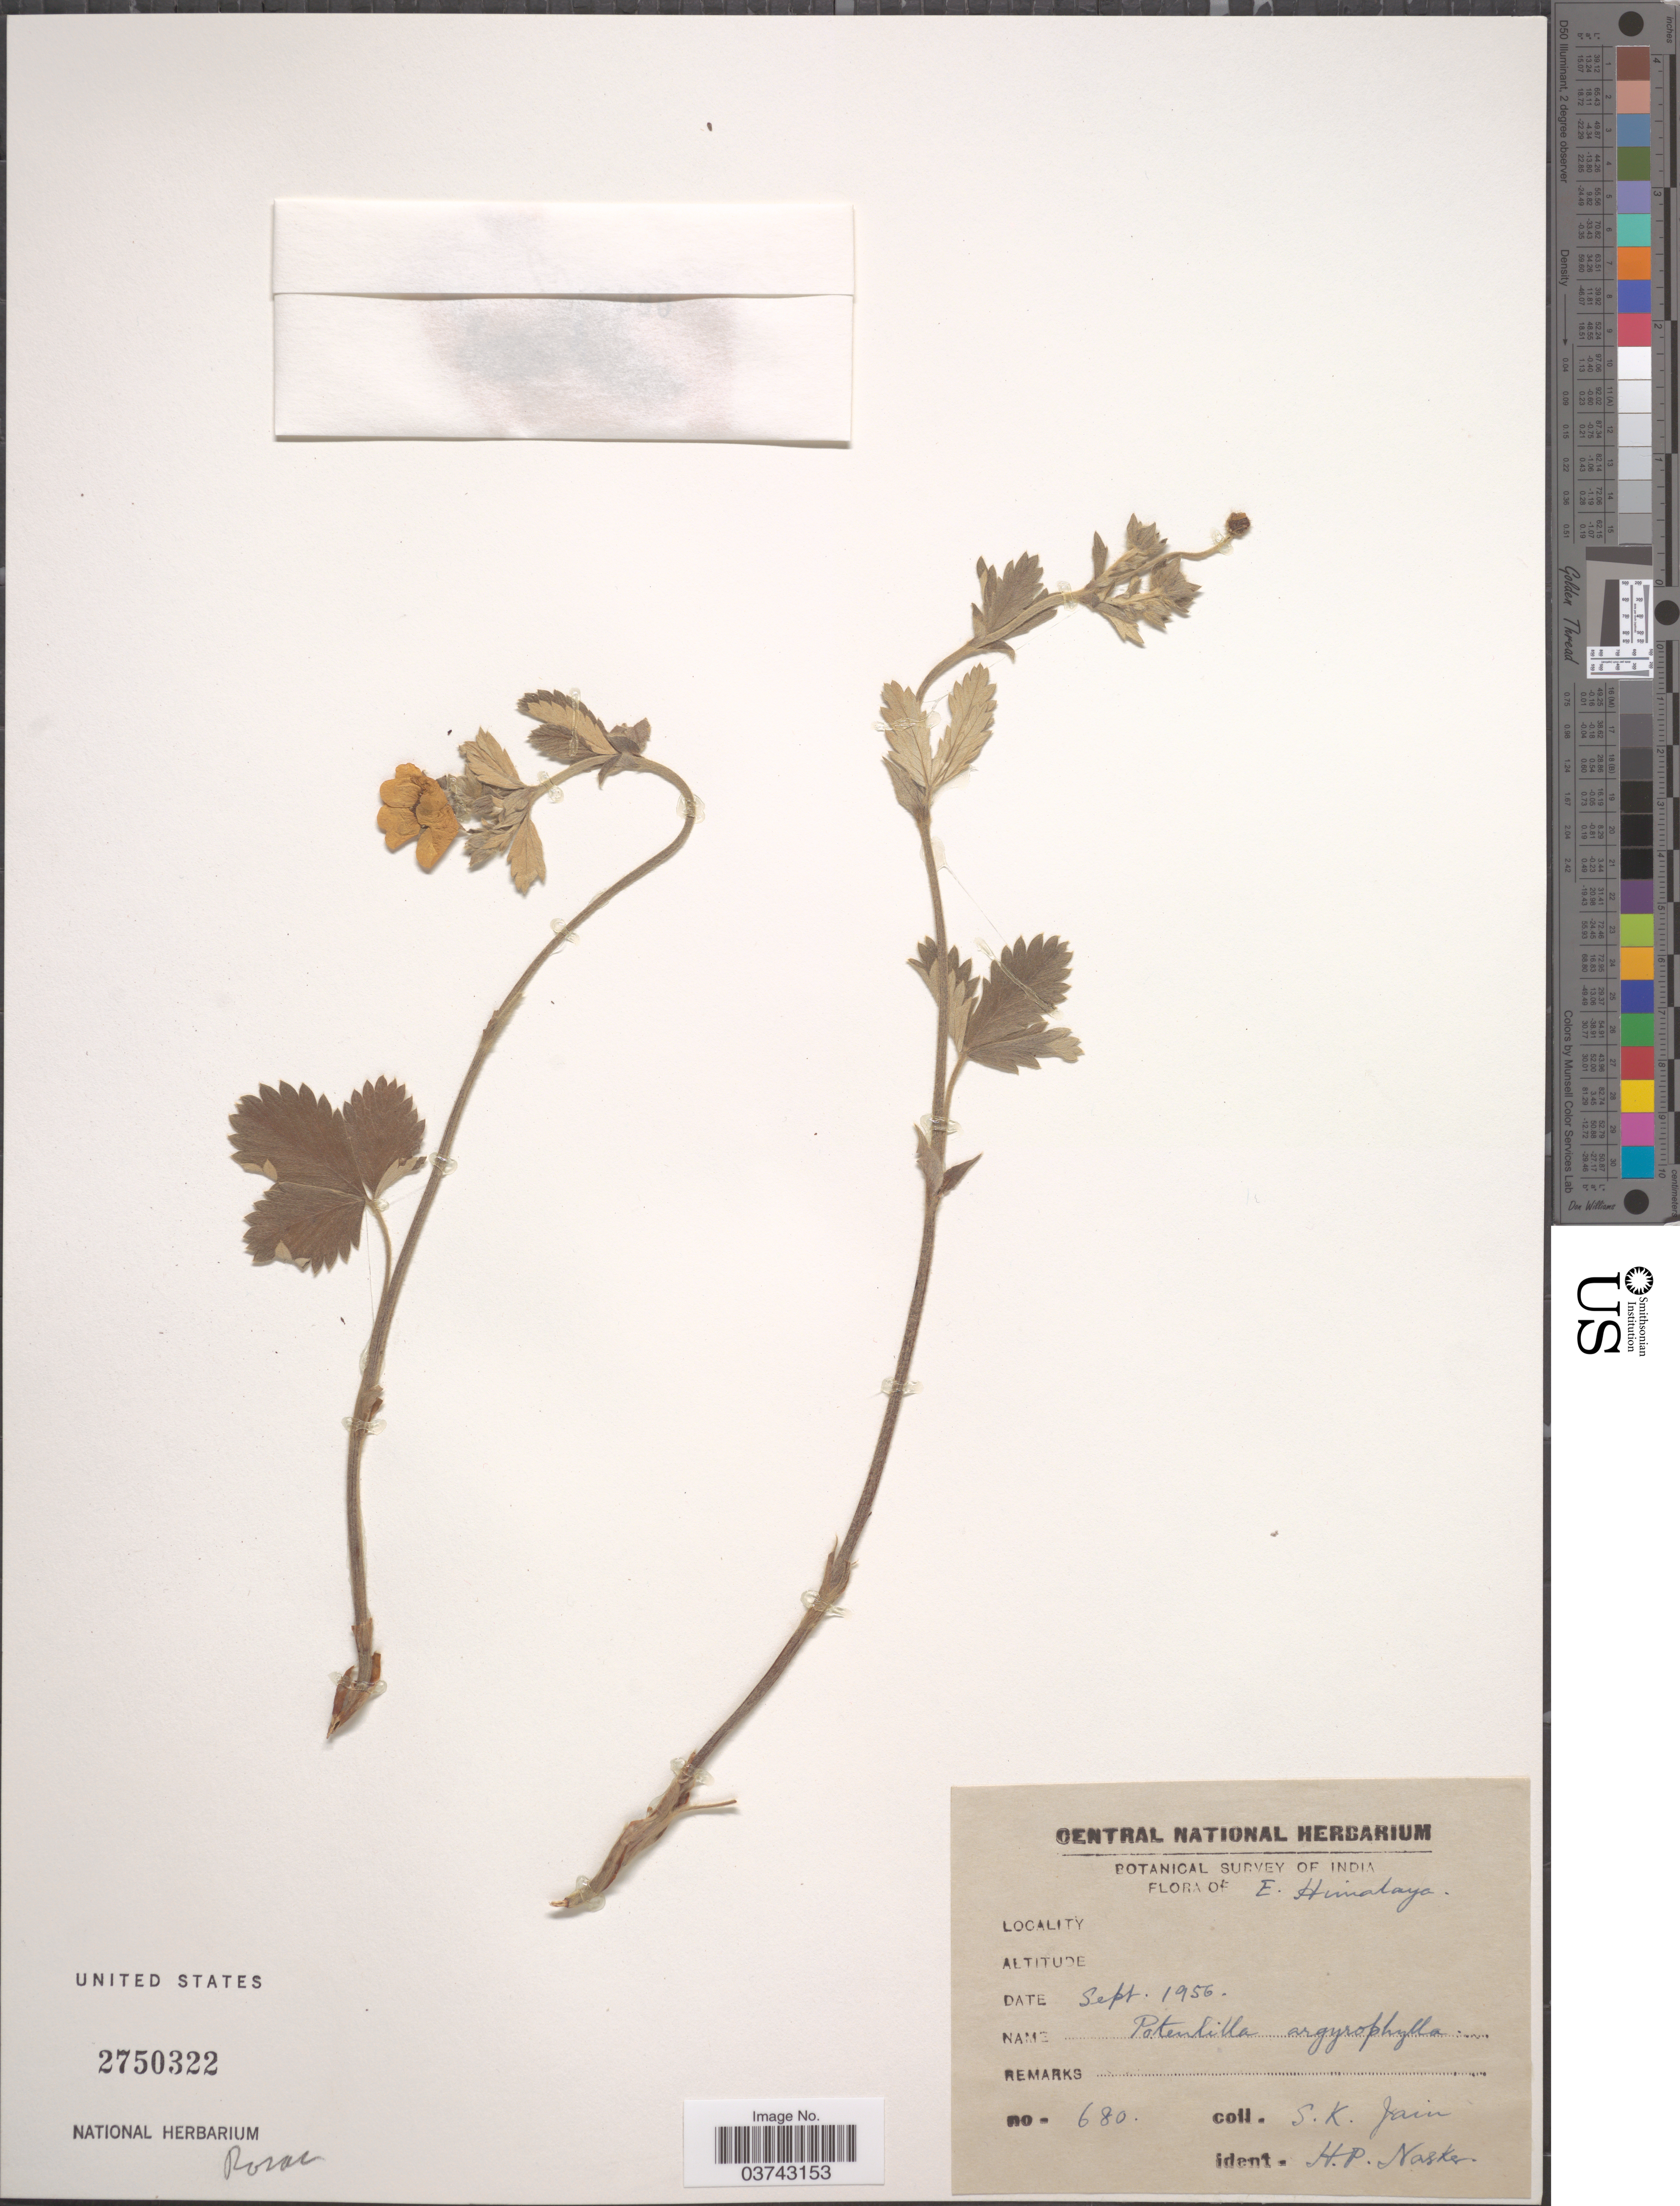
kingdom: Plantae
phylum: Tracheophyta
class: Magnoliopsida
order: Rosales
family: Rosaceae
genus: Potentilla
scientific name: Potentilla argyrophylla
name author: Wall. ex Lehm.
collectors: S. Jain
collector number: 680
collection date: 1956-09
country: India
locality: E. Himalaya.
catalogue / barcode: US 2750322